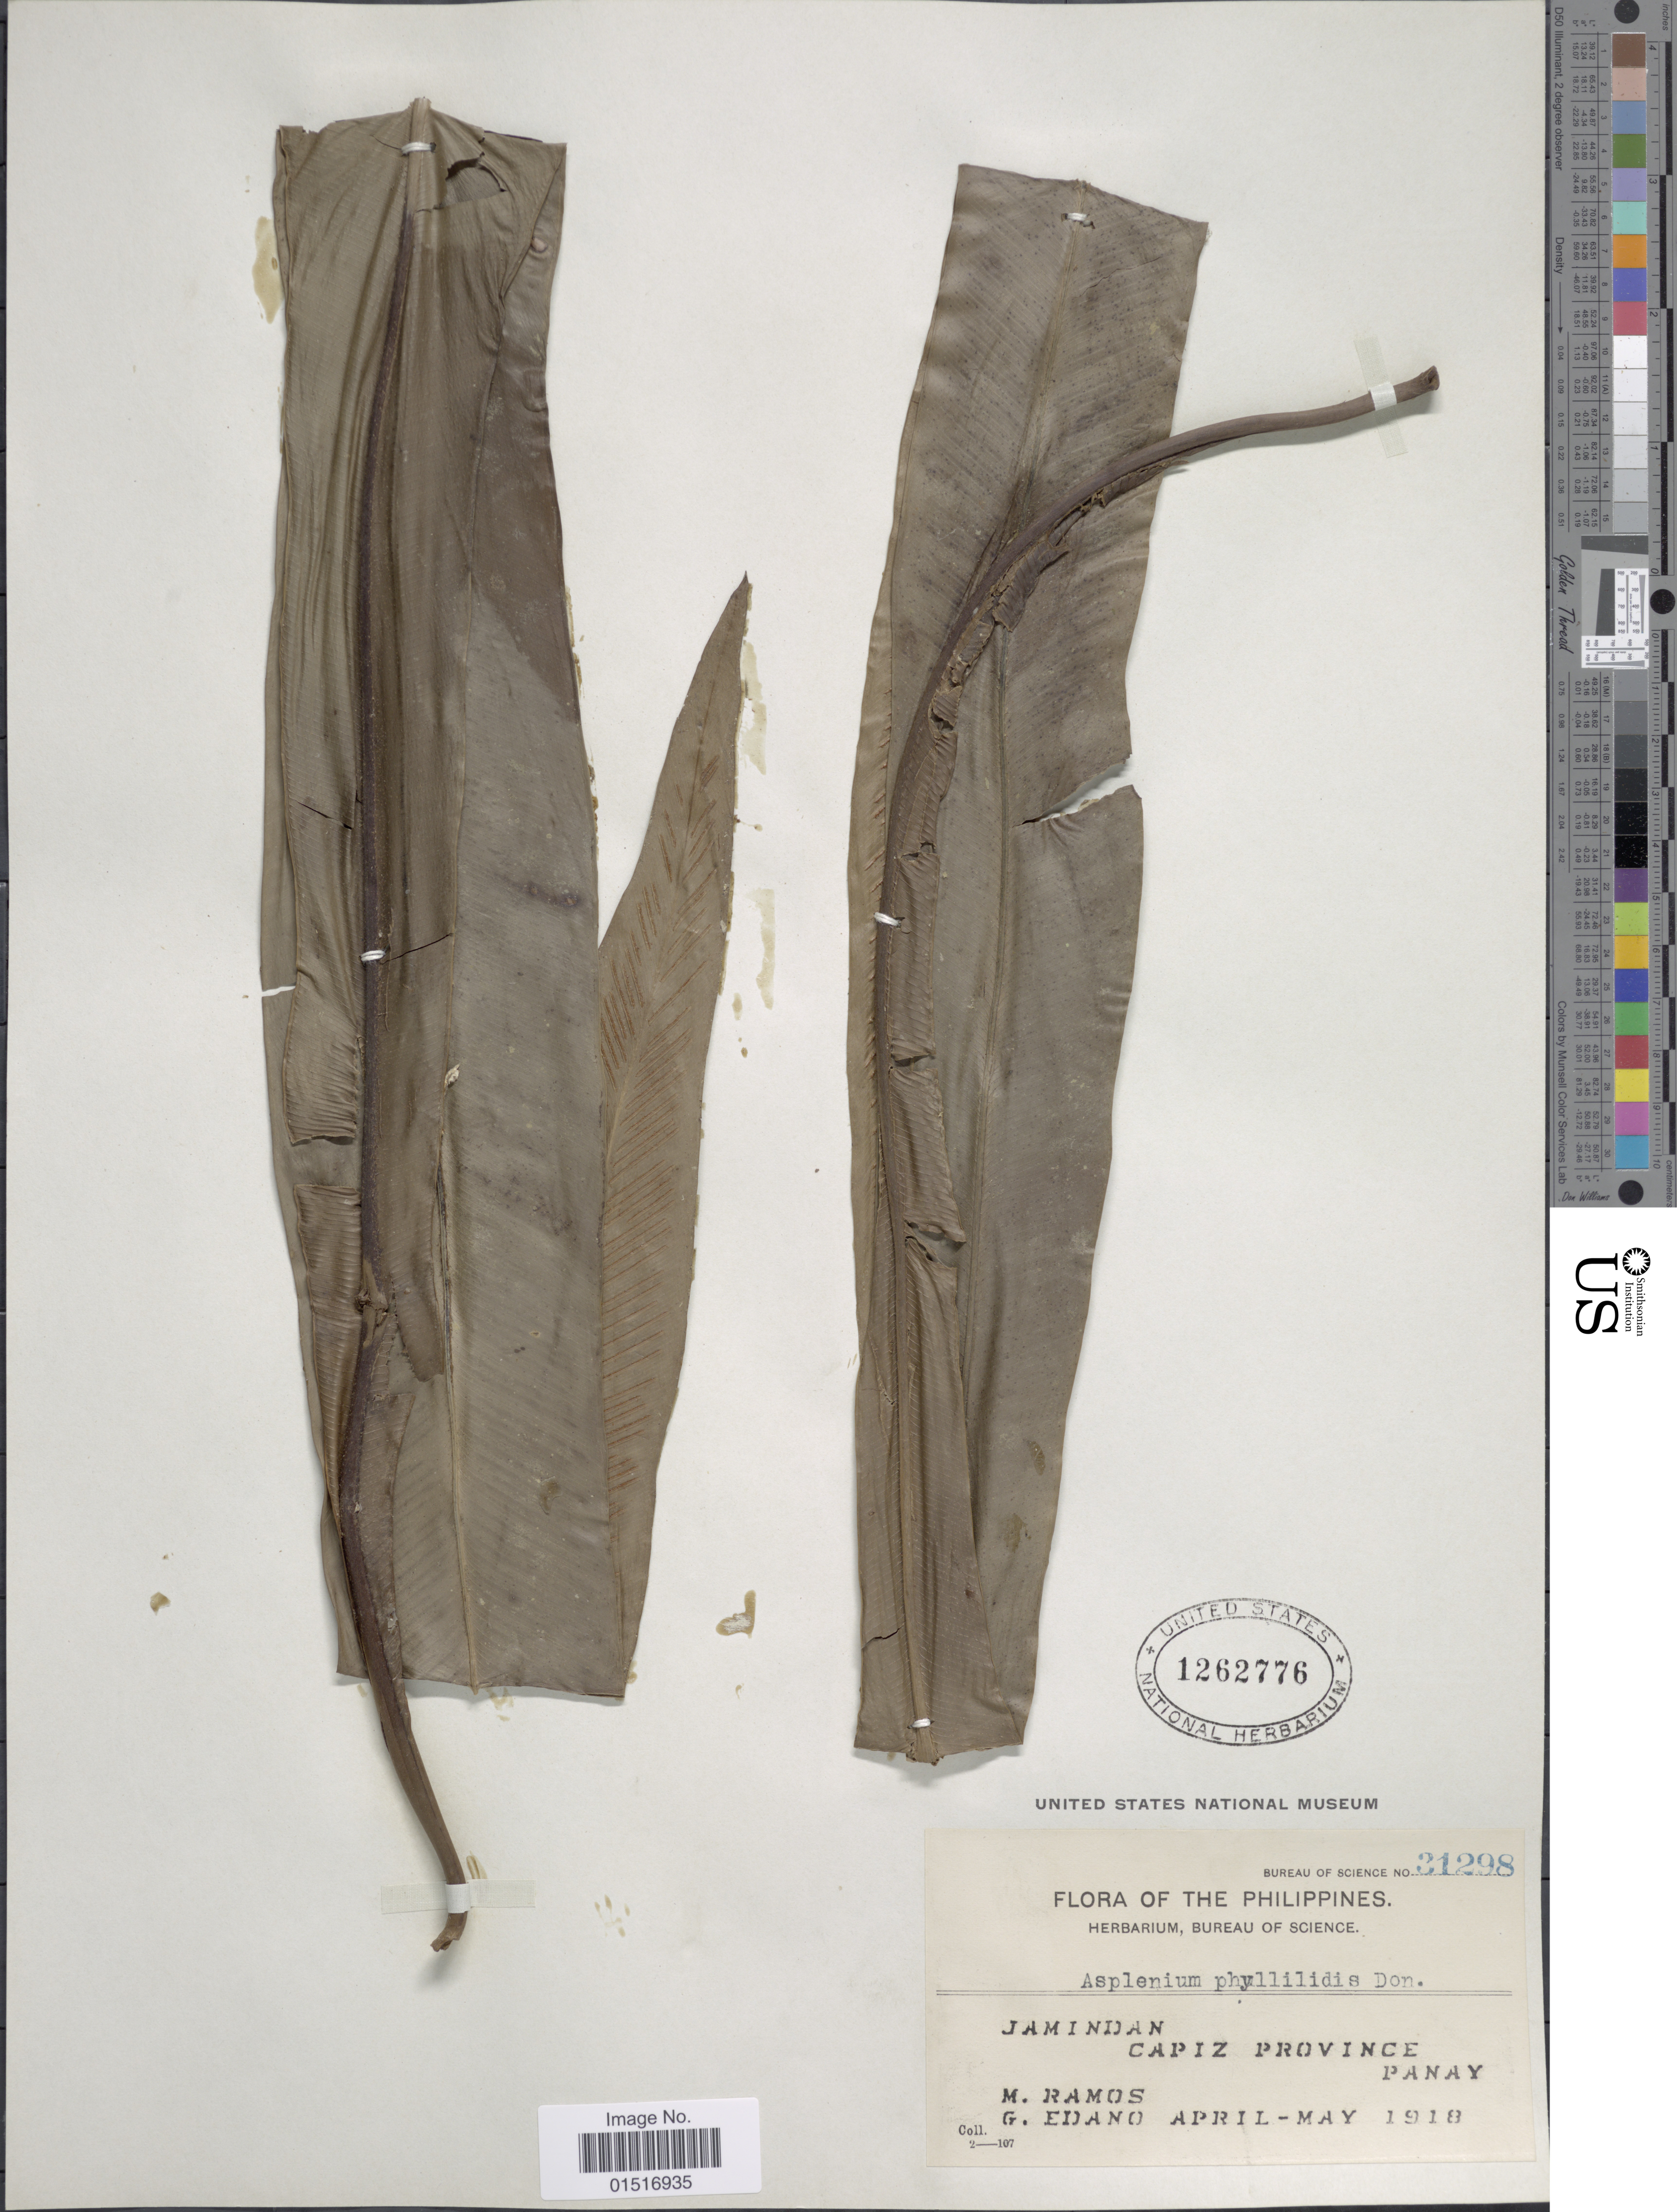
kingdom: Plantae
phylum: Tracheophyta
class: Polypodiopsida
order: Polypodiales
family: Aspleniaceae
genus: Asplenium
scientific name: Asplenium phyllitidis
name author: D. Don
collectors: M. Ramos & G. Edaño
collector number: Bureau of Science 31298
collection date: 1908-04/1918-05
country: Philippines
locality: Jamindan. Capiz Province. Panay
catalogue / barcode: US 1262776